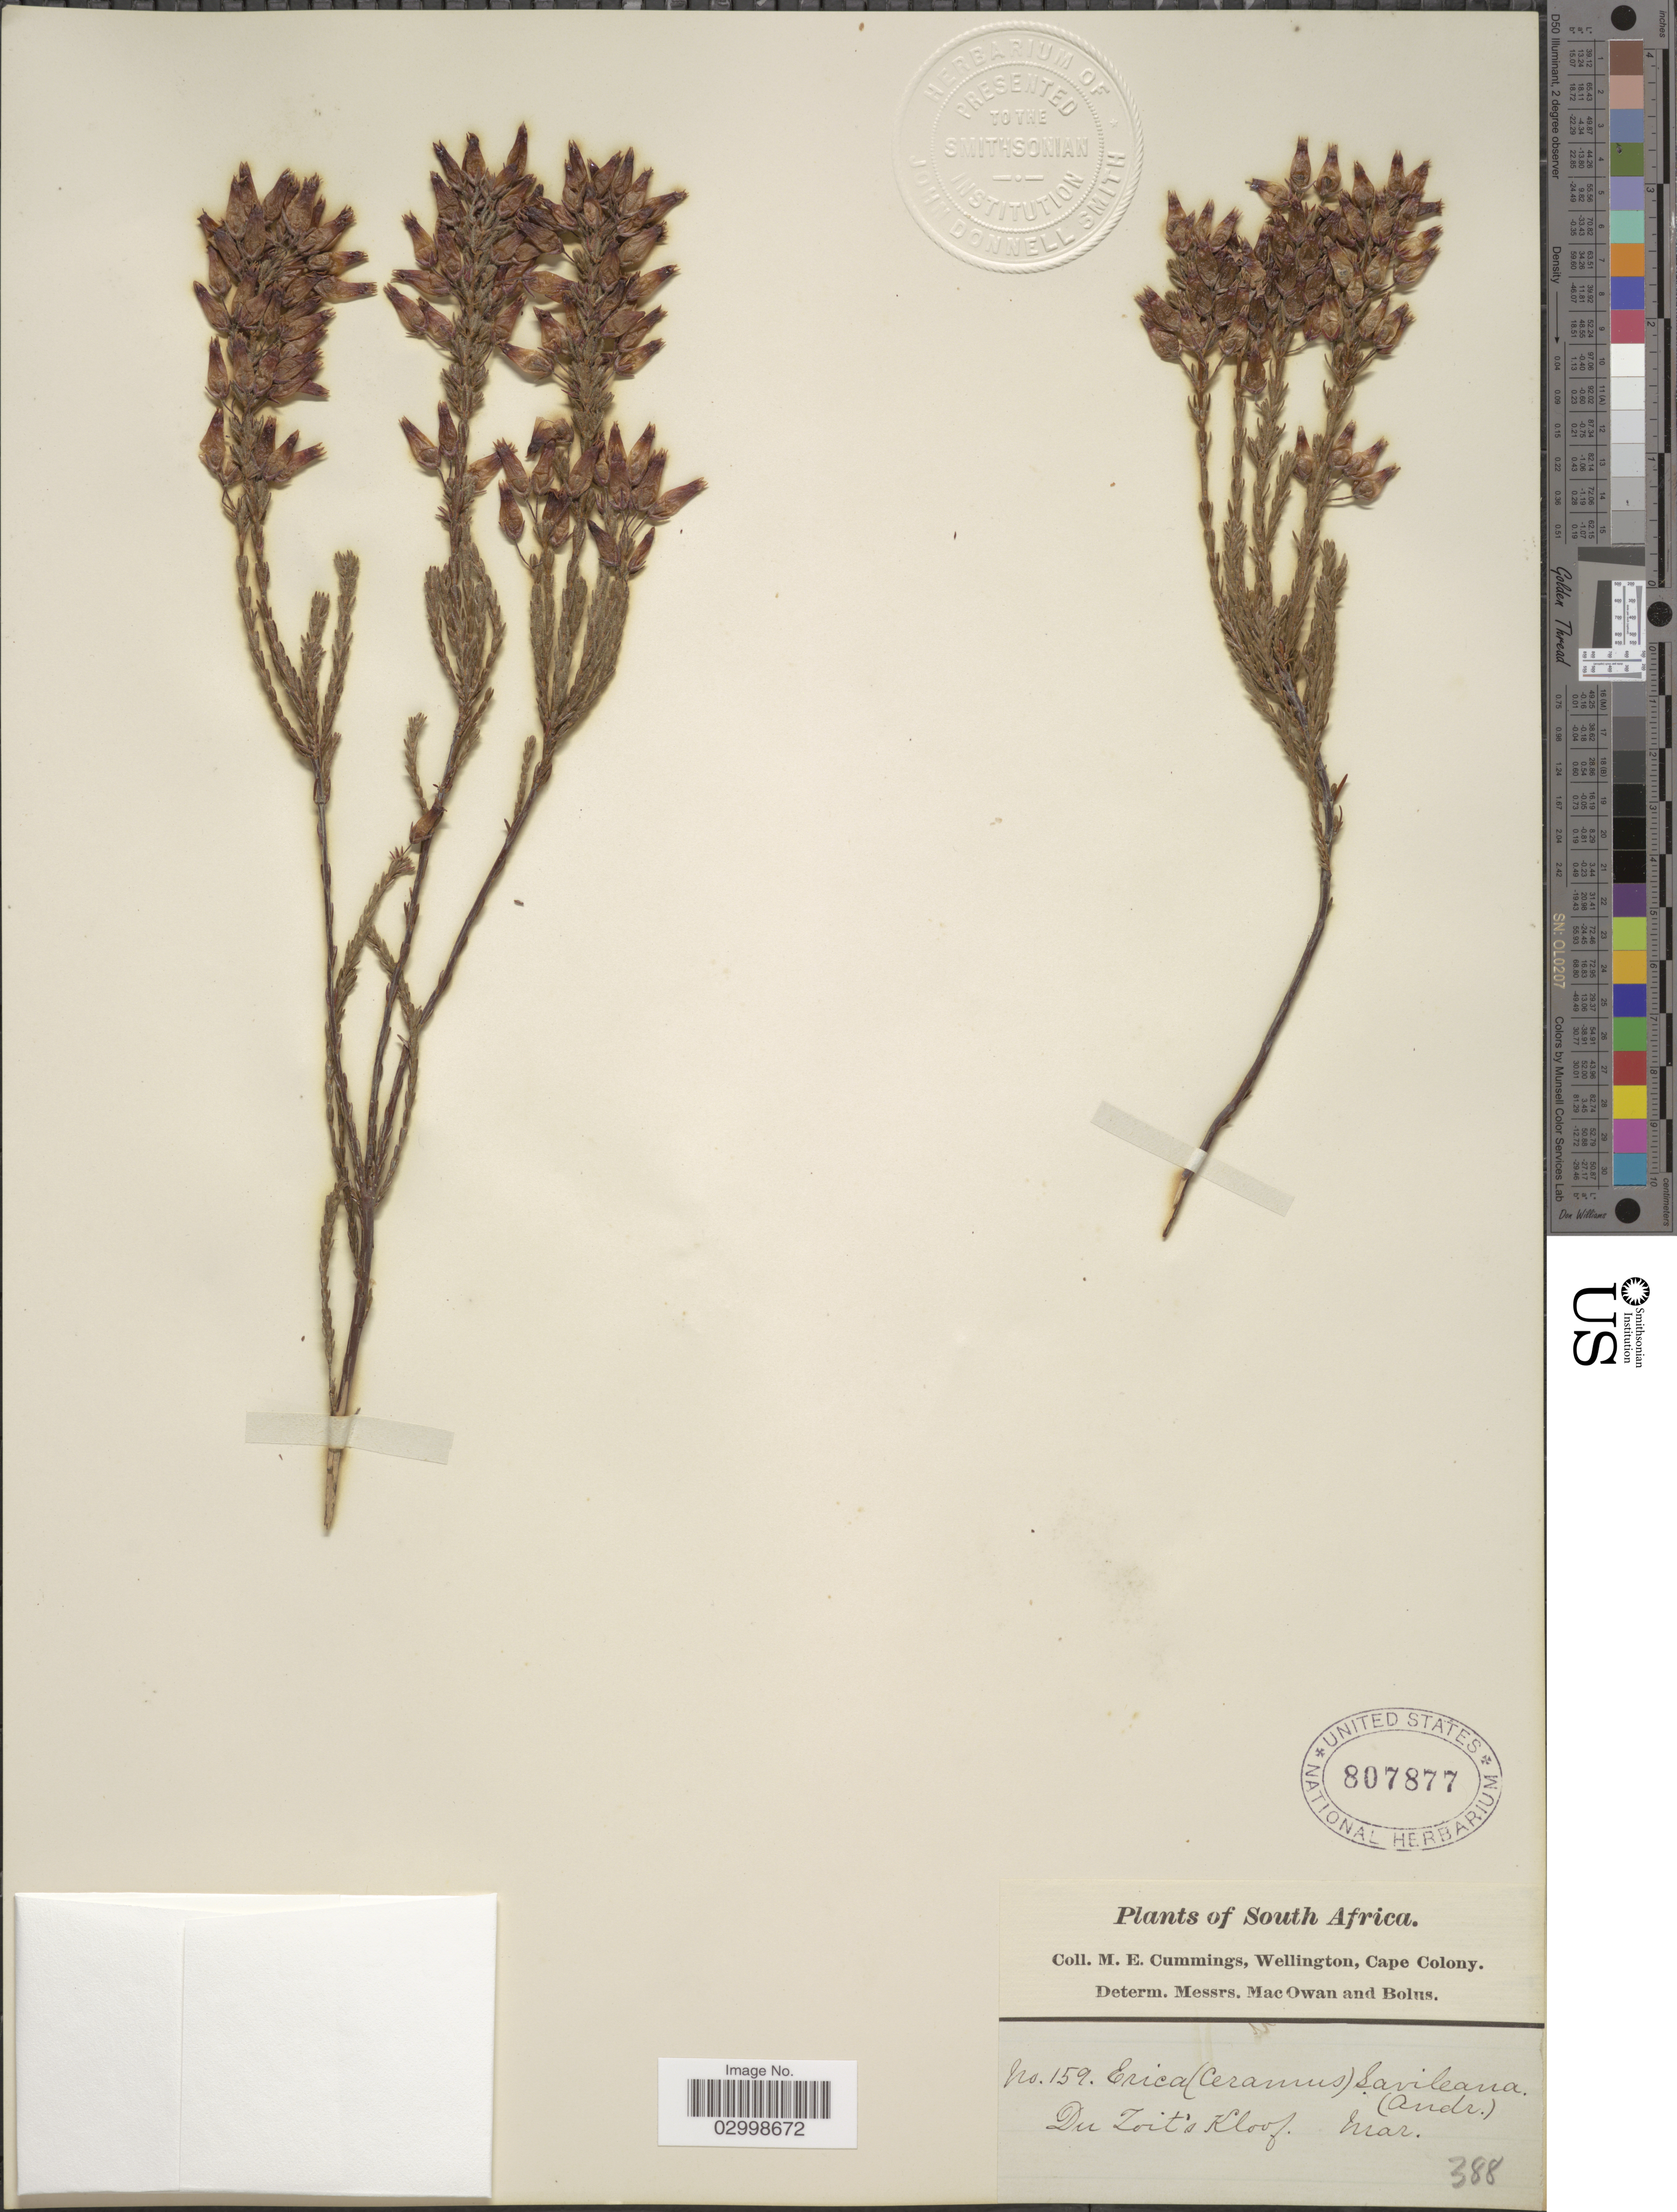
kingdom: Plantae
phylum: Tracheophyta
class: Magnoliopsida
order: Ericales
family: Ericaceae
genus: Erica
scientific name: Erica savileana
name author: Sweet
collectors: M. E. Cummings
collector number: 159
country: South Africa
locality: Du Toit's Kloof.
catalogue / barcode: US 807877